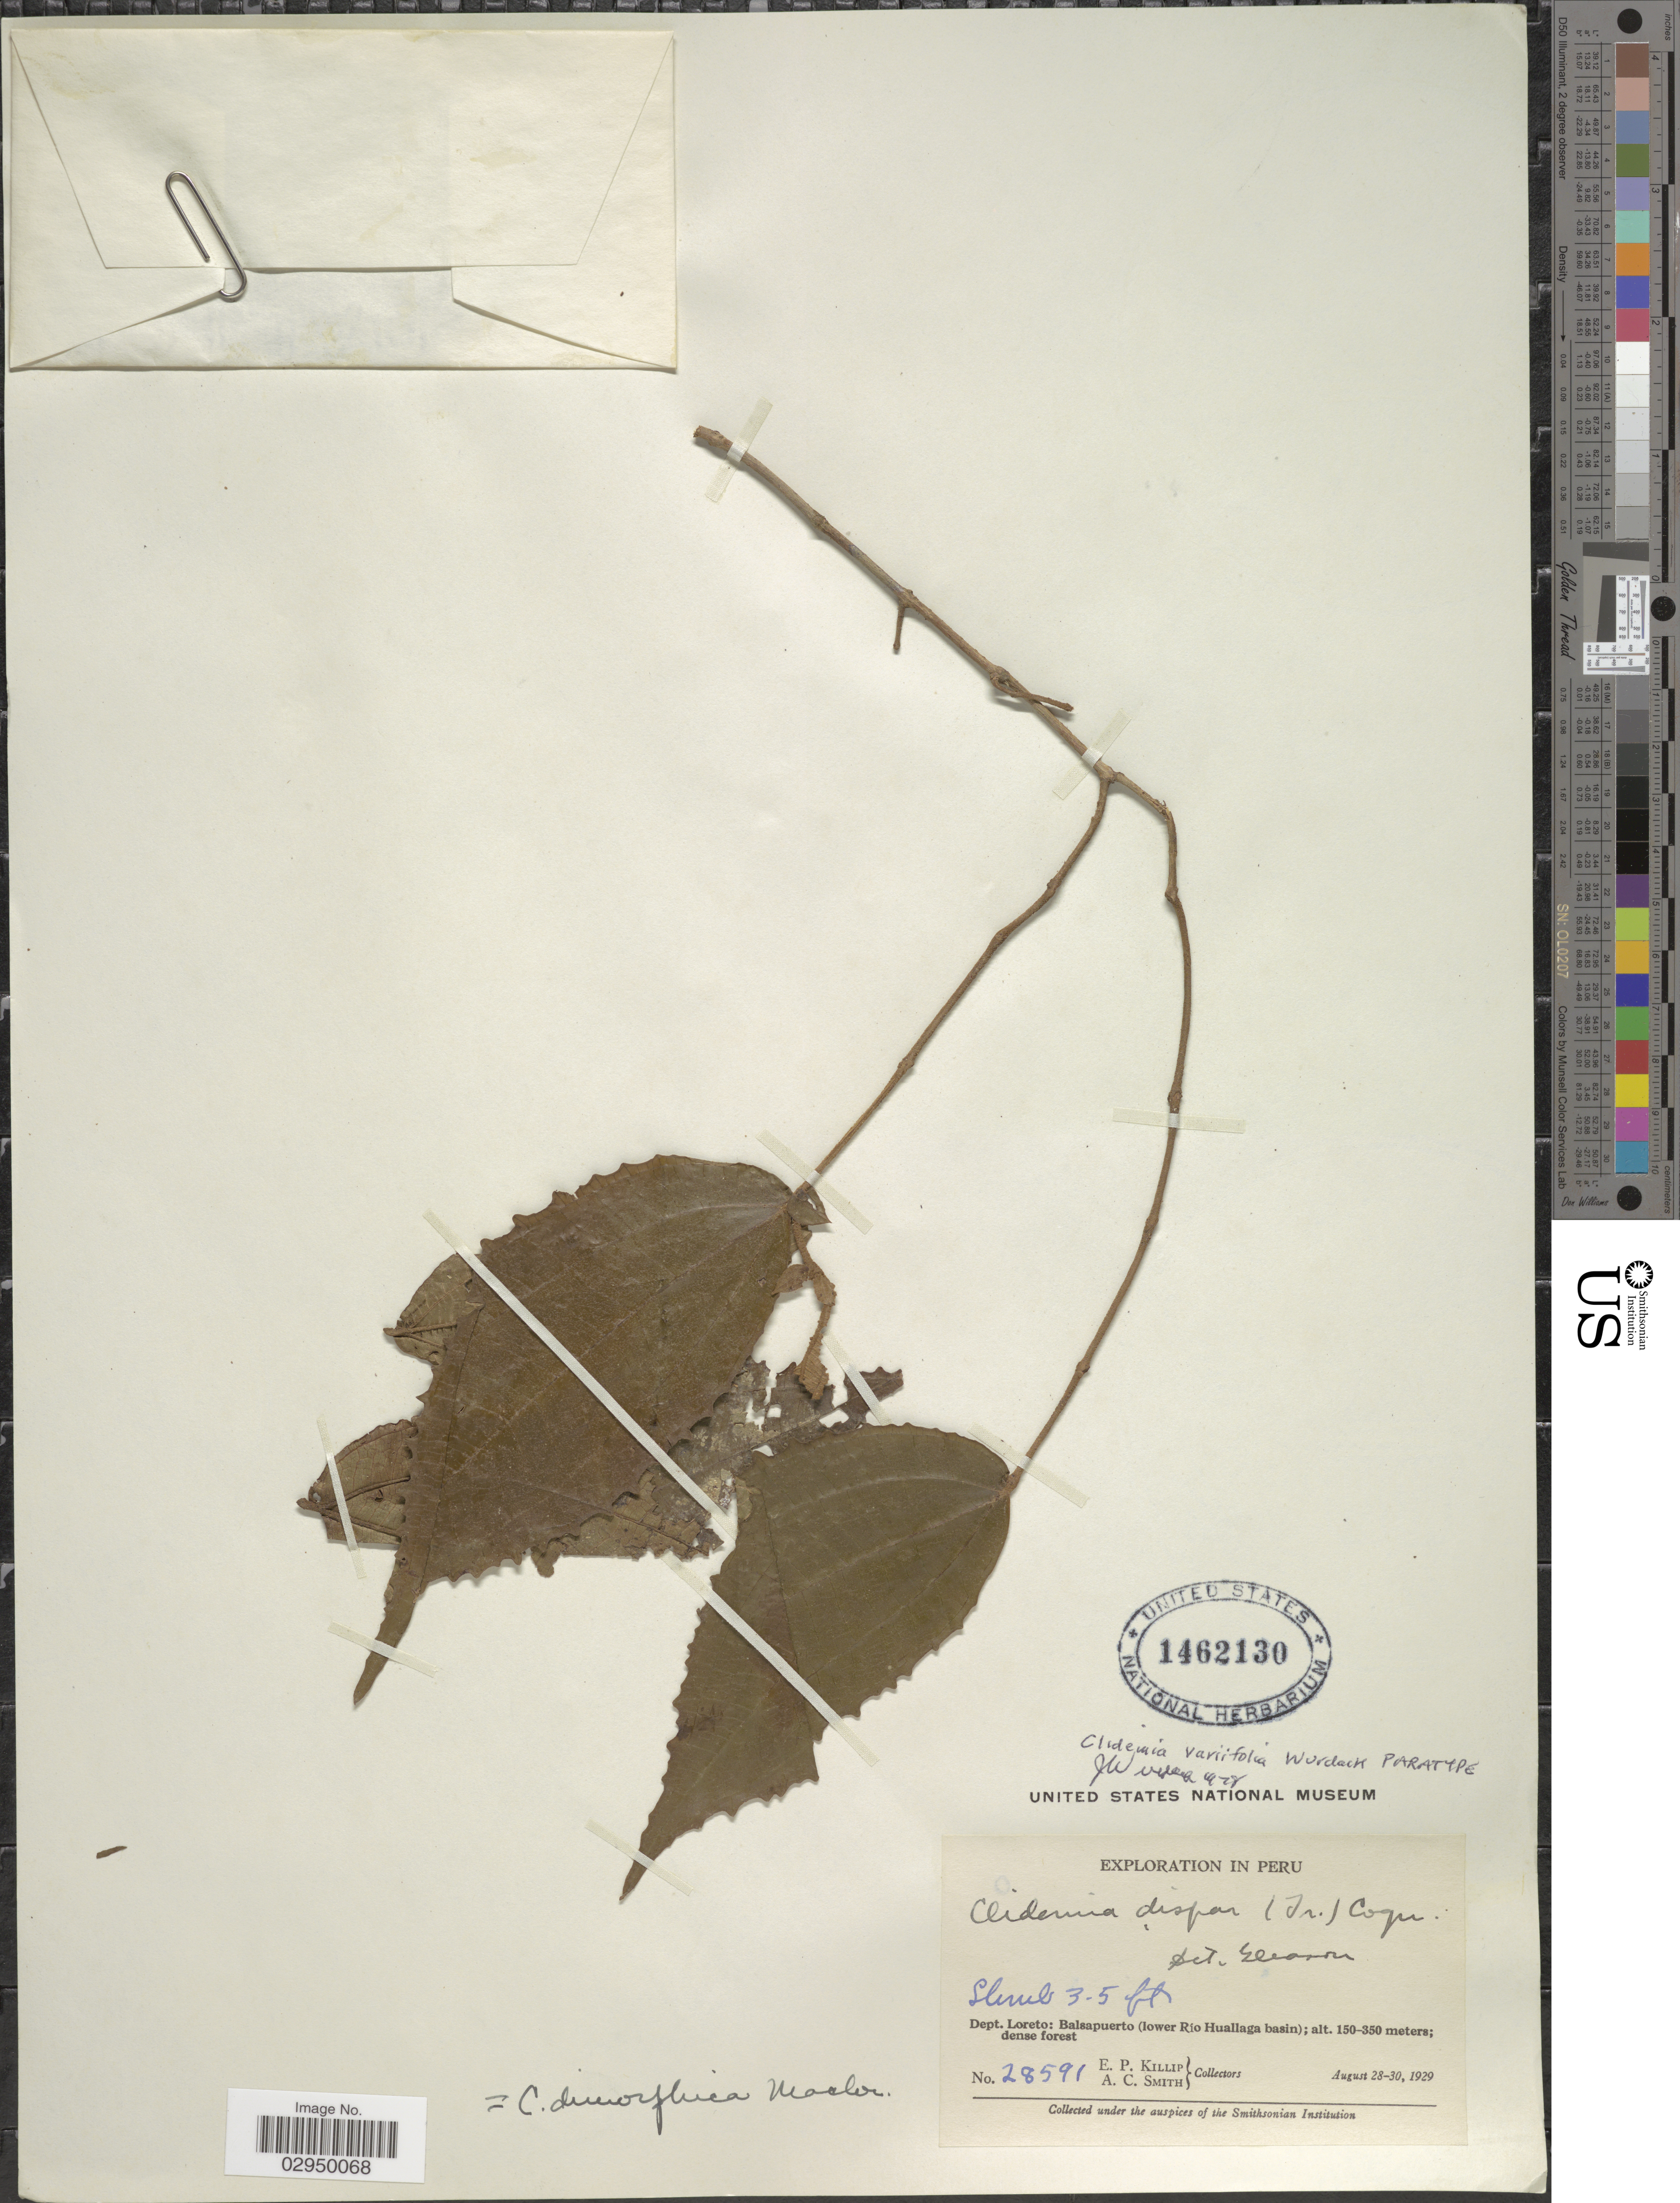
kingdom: Plantae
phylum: Tracheophyta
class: Magnoliopsida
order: Myrtales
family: Melastomataceae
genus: Clidemia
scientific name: Clidemia variifolia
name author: Wurdack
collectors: E. P. Killip & A. C. Smith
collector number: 28591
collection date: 1929-08-28/1929-08-30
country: Peru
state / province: Loreto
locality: Dept. Loreto: Balsapuerto (lower Río Huallaga basin).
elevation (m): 150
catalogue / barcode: US 1462130